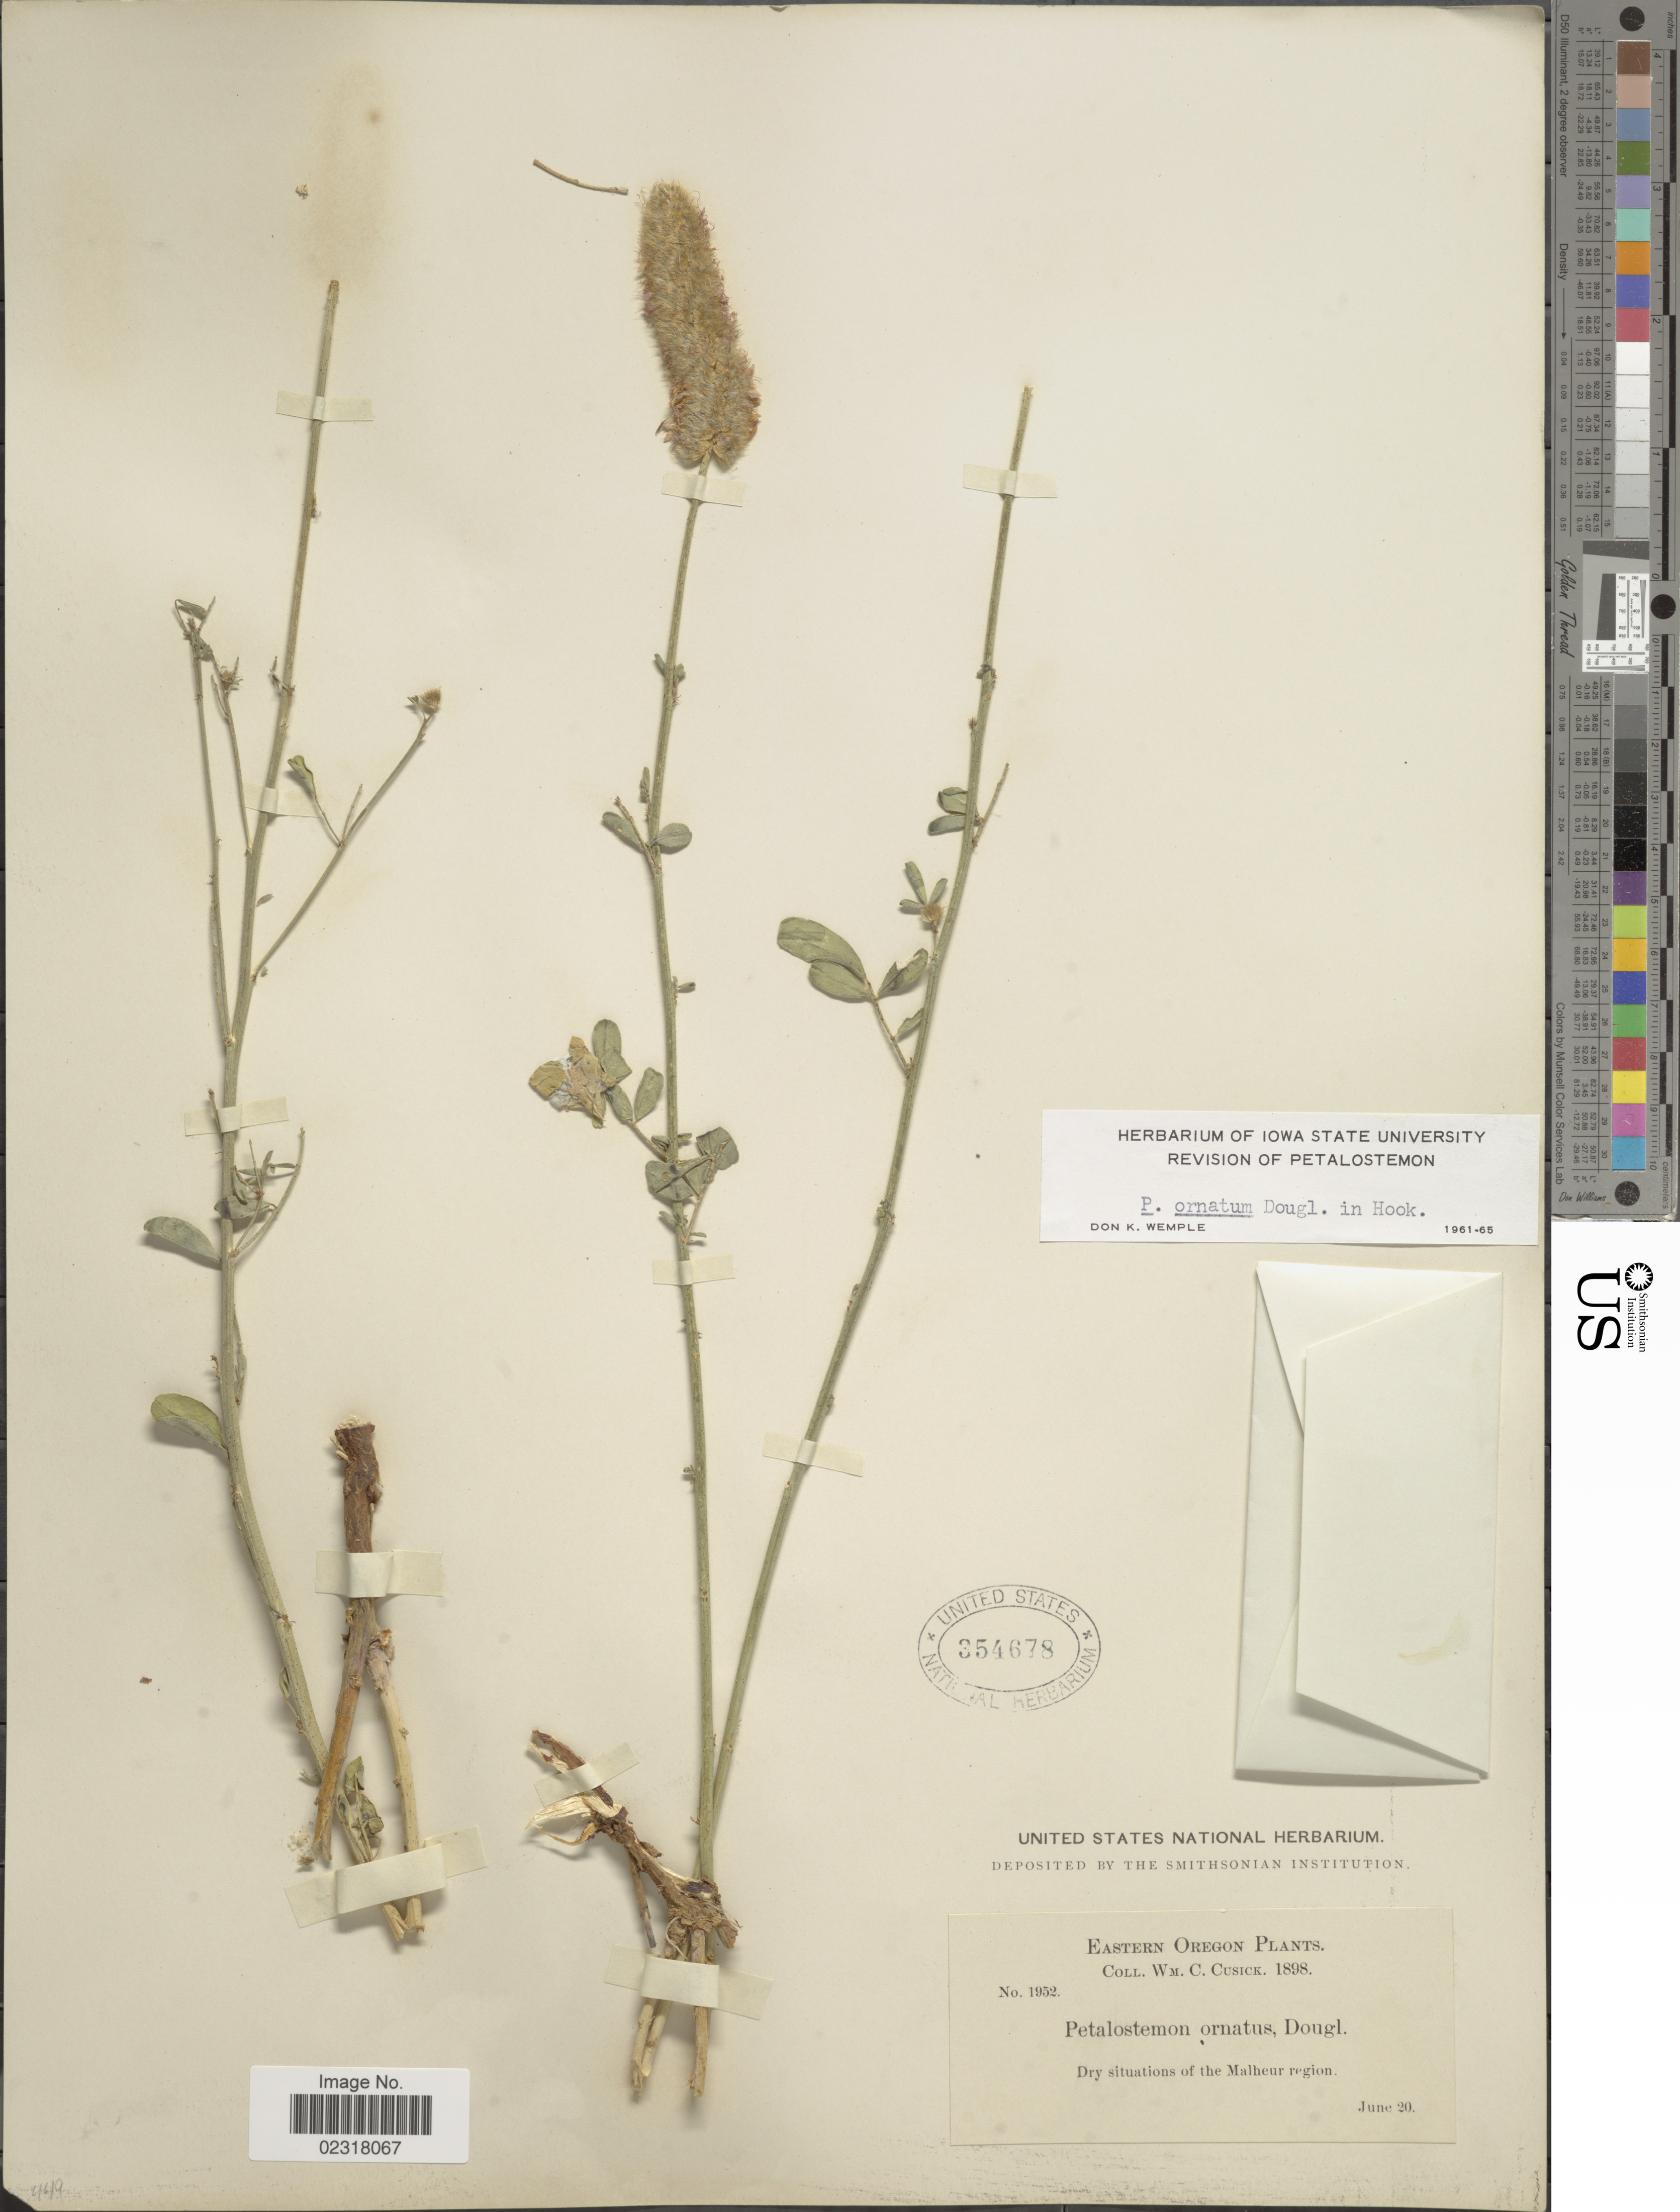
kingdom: Plantae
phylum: Tracheophyta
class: Magnoliopsida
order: Fabales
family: Fabaceae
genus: Dalea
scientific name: Dalea ornata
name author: (Hook.) Eaton & Wright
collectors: W. C. Cusick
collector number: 1952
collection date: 1898-06-20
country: United States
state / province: Oregon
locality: Eastern Oregon, dry situations of the Malheur region.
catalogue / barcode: US 354678